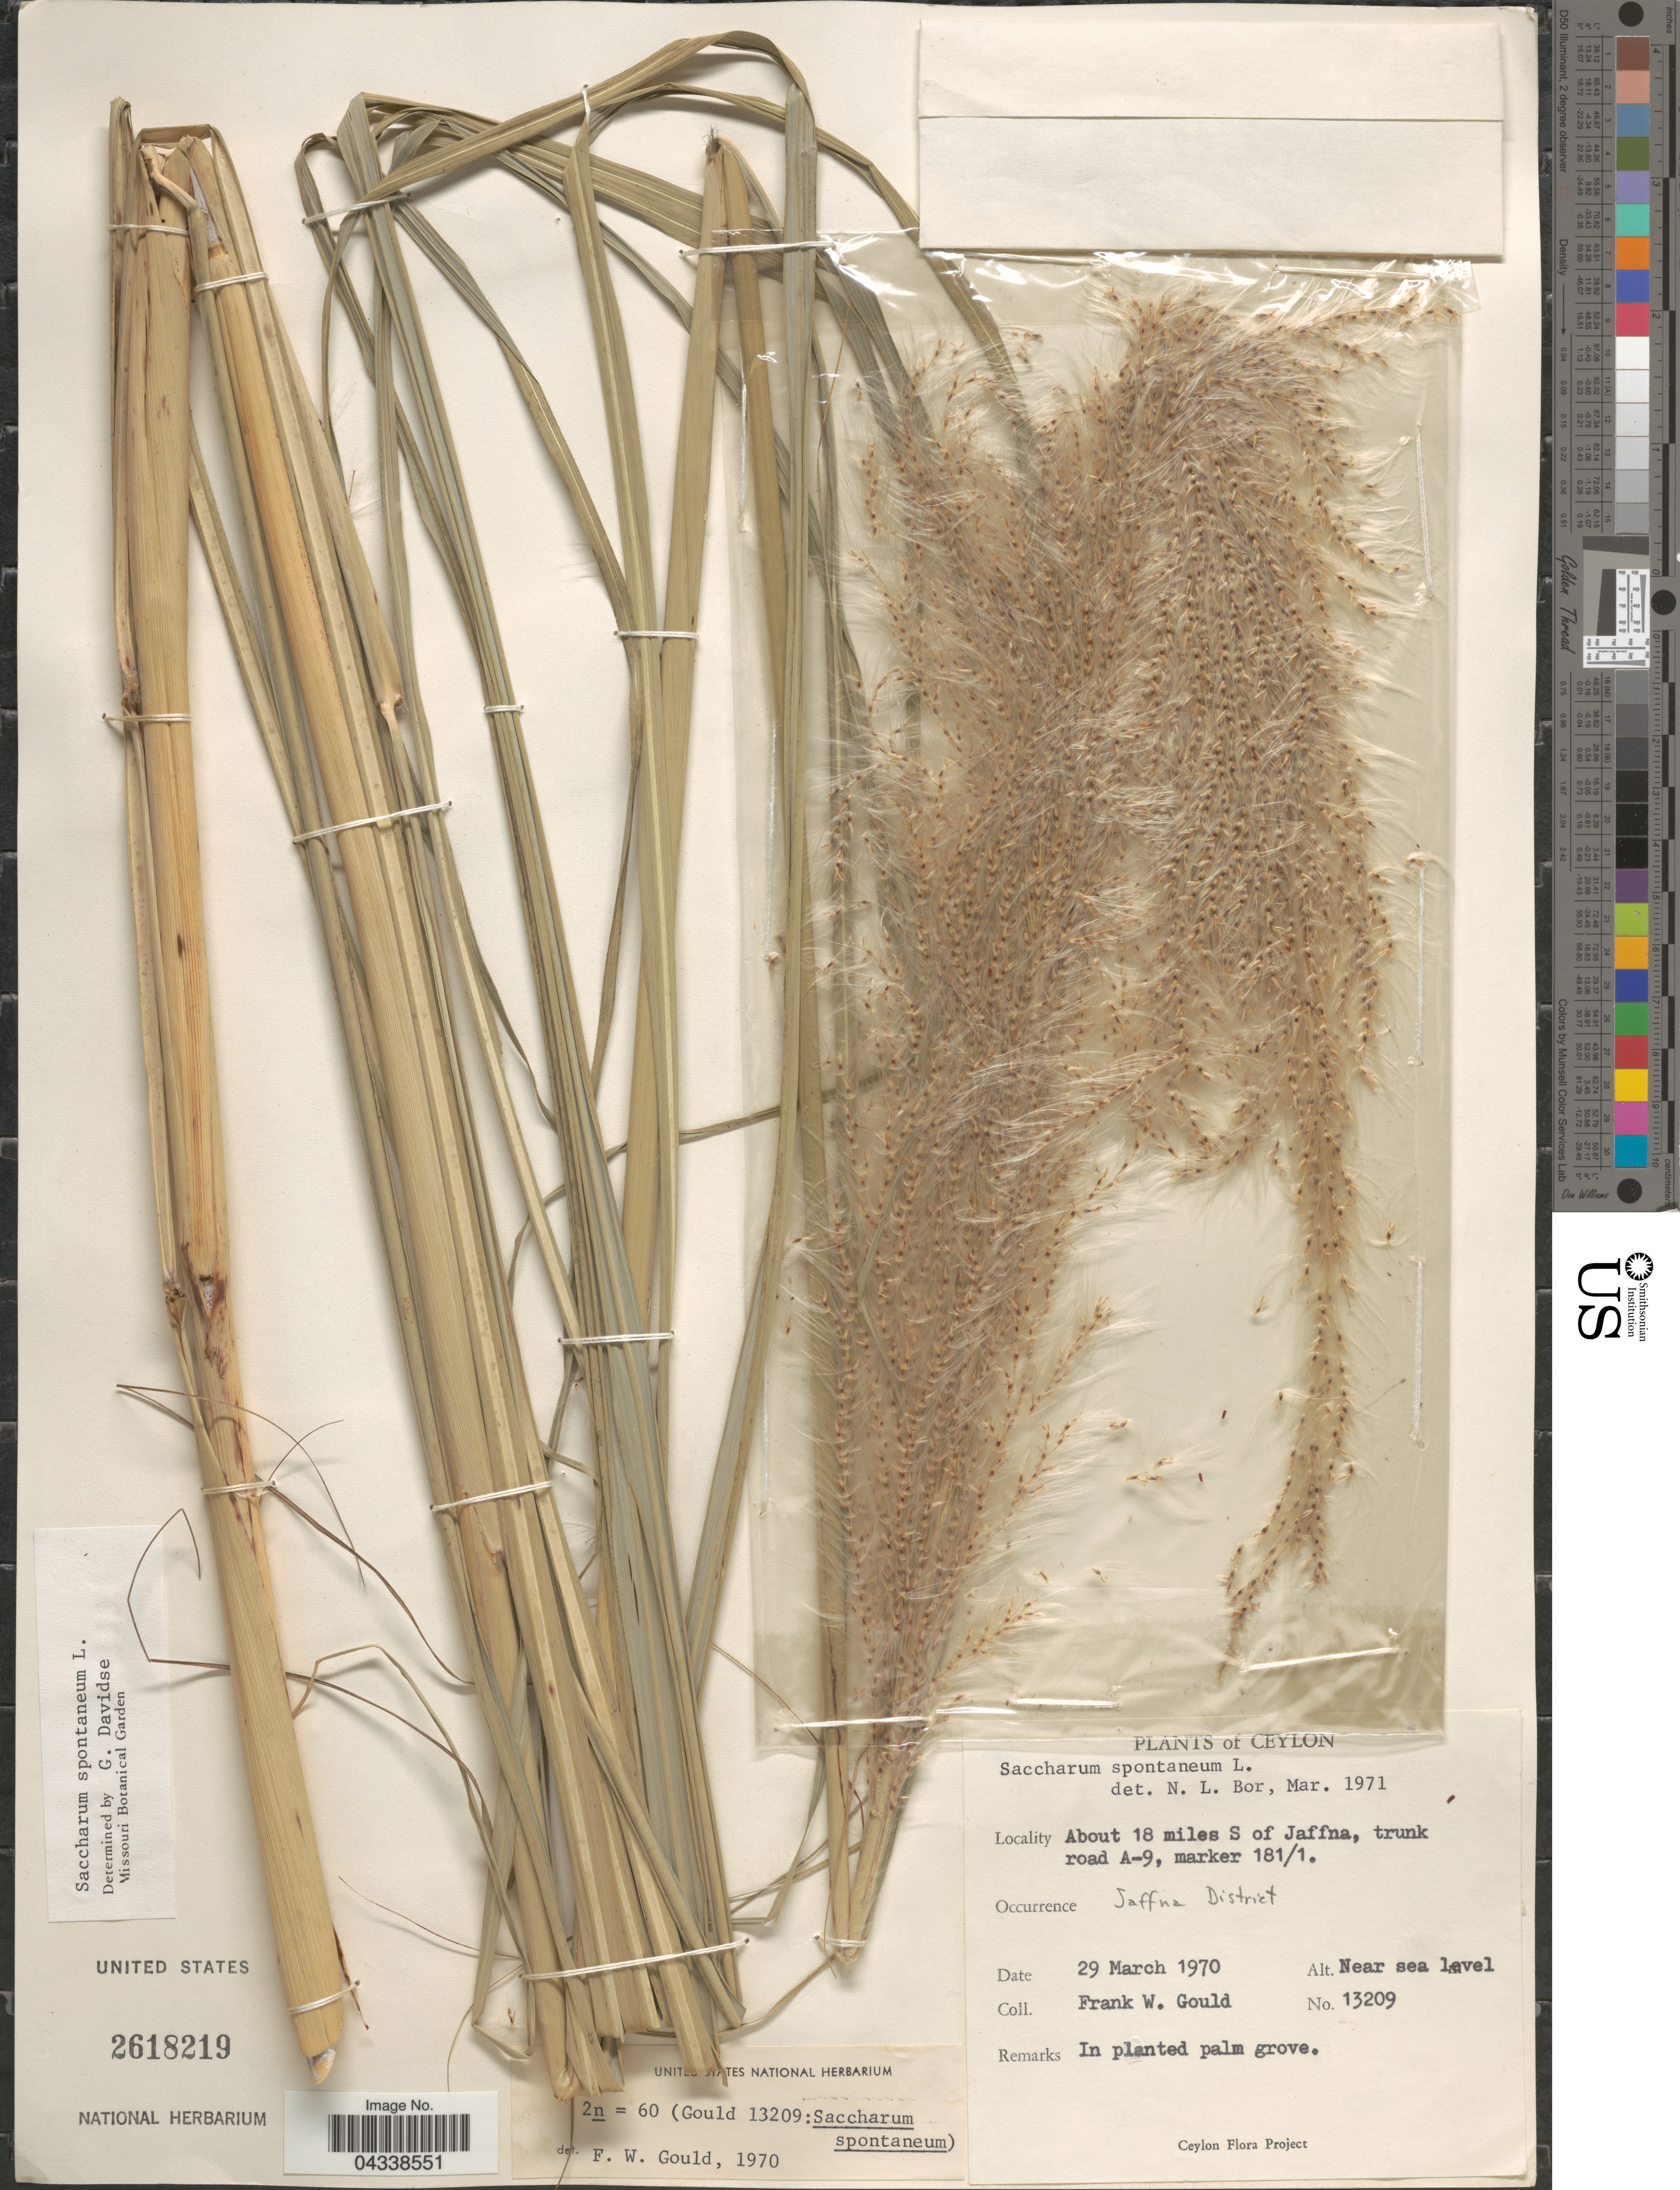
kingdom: Plantae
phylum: Tracheophyta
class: Liliopsida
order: Poales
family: Poaceae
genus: Saccharum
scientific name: Saccharum spontaneum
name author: L.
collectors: F. W. Gould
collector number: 13209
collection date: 1970-03-29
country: Sri Lanka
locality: Ceylon. About 18 miles S of Jaffna, trunk road A-9, marker 181/1. Jaffna District.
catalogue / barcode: US 2618219